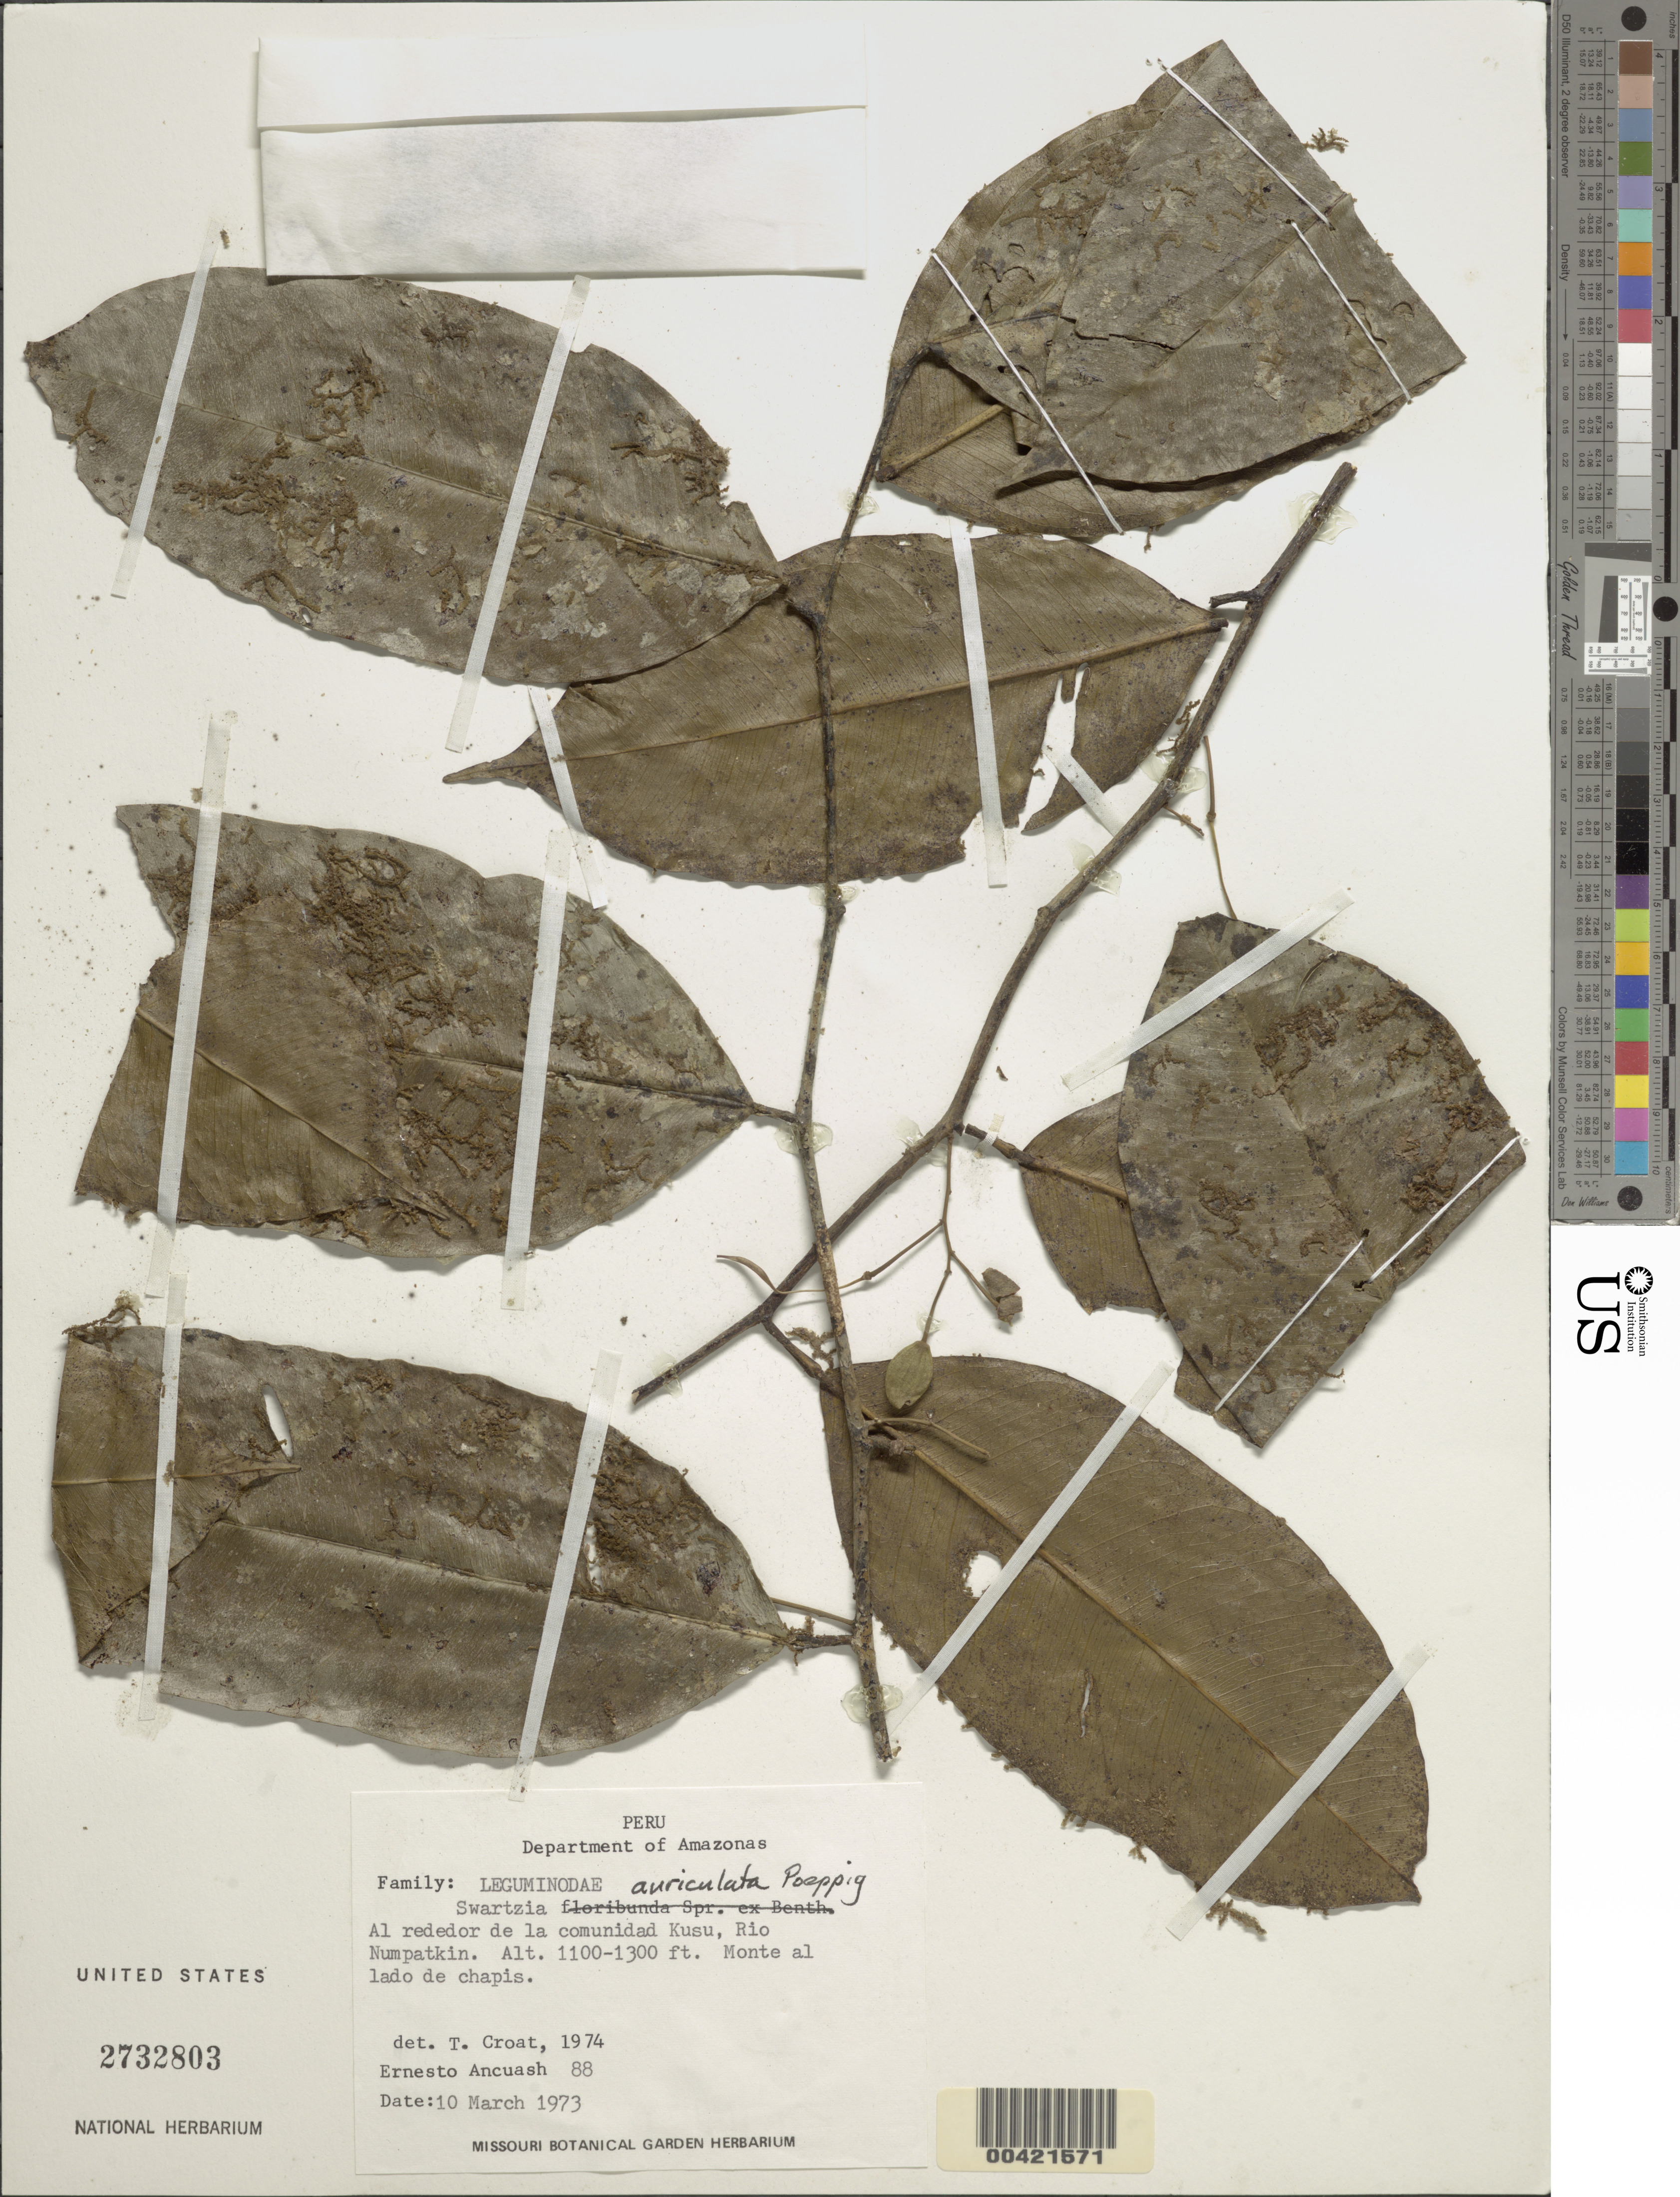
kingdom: Plantae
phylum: Tracheophyta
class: Magnoliopsida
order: Fabales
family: Fabaceae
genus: Swartzia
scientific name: Swartzia auriculata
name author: Poepp. in Poepp. & Endl.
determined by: Croat, Thomas B., Missouri Botanical Garden (MO)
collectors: E. Ancuash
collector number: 88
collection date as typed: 10 Mar 1973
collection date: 1973-03-10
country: Peru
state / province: Amazonas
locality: Kusu, alrededor de la comunidad; Río Numpatkin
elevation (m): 335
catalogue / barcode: US 2732803